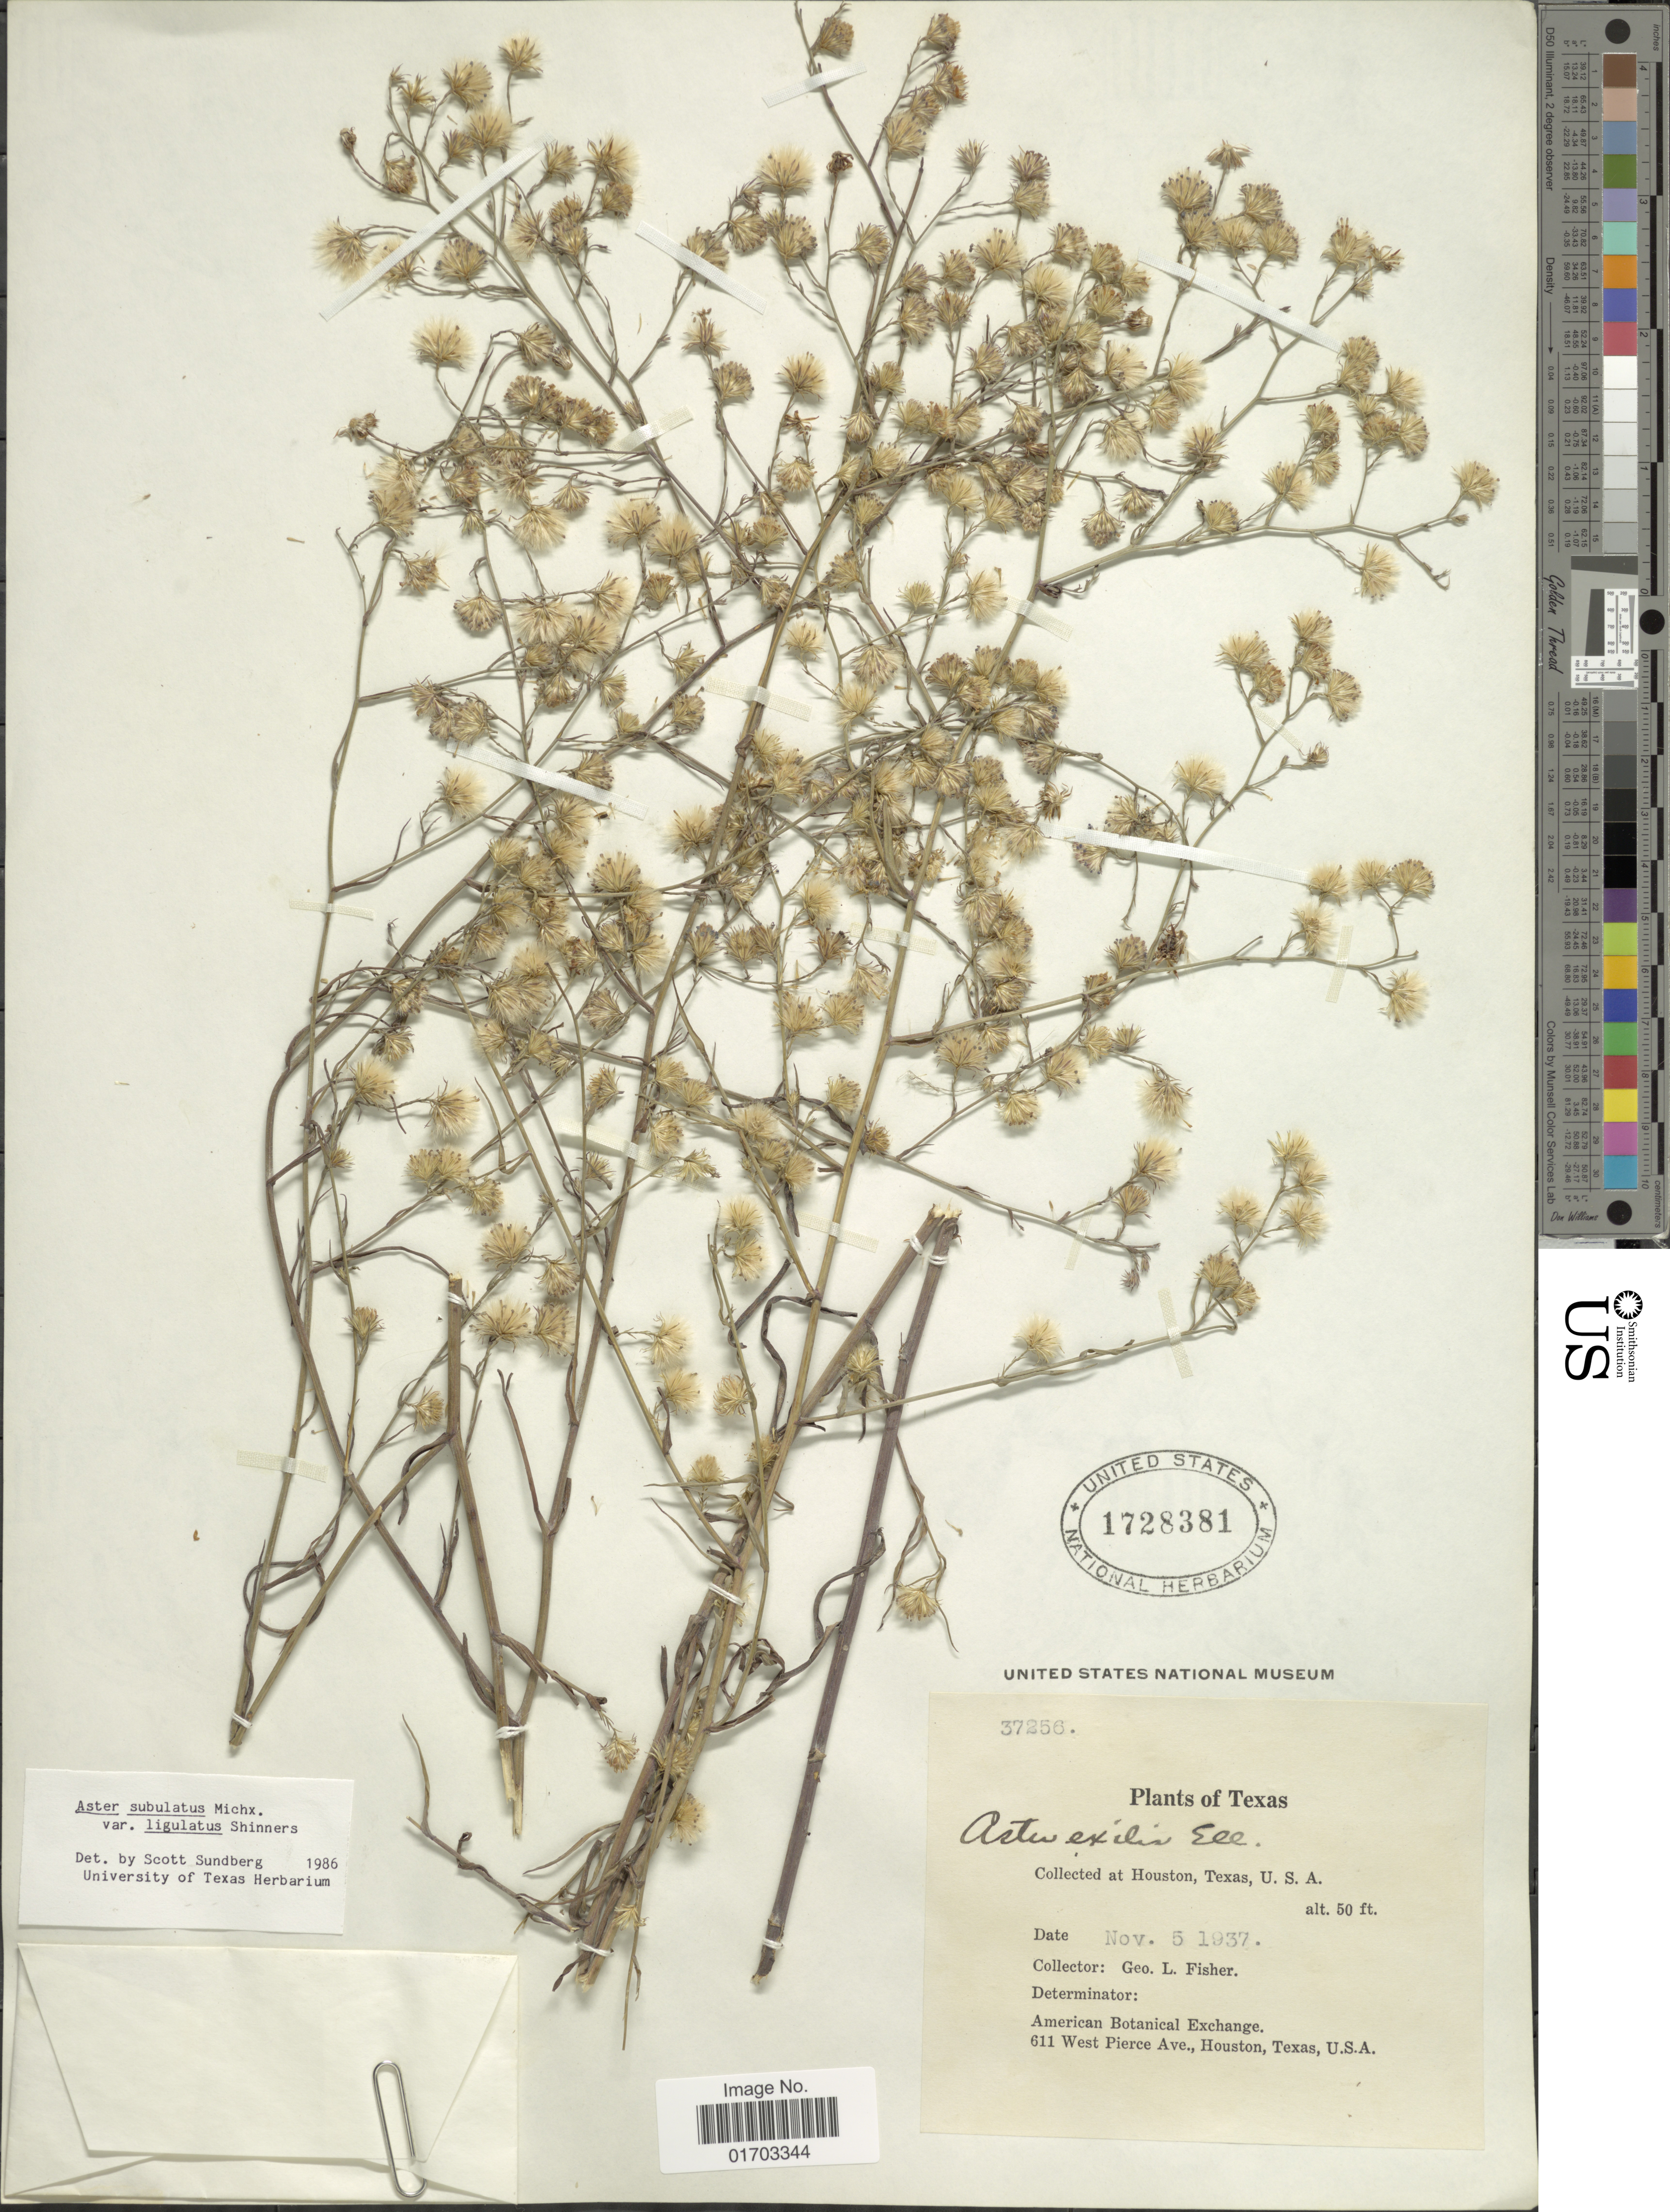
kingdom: Plantae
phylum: Tracheophyta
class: Magnoliopsida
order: Asterales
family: Asteraceae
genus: Symphyotrichum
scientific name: Symphyotrichum subulatum var. ligulatum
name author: (Shinners) S.D. Sundb.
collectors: G. L. Fisher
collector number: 37256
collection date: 1937-11-05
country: United States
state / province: Texas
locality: Houston.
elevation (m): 15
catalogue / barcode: US 1728381